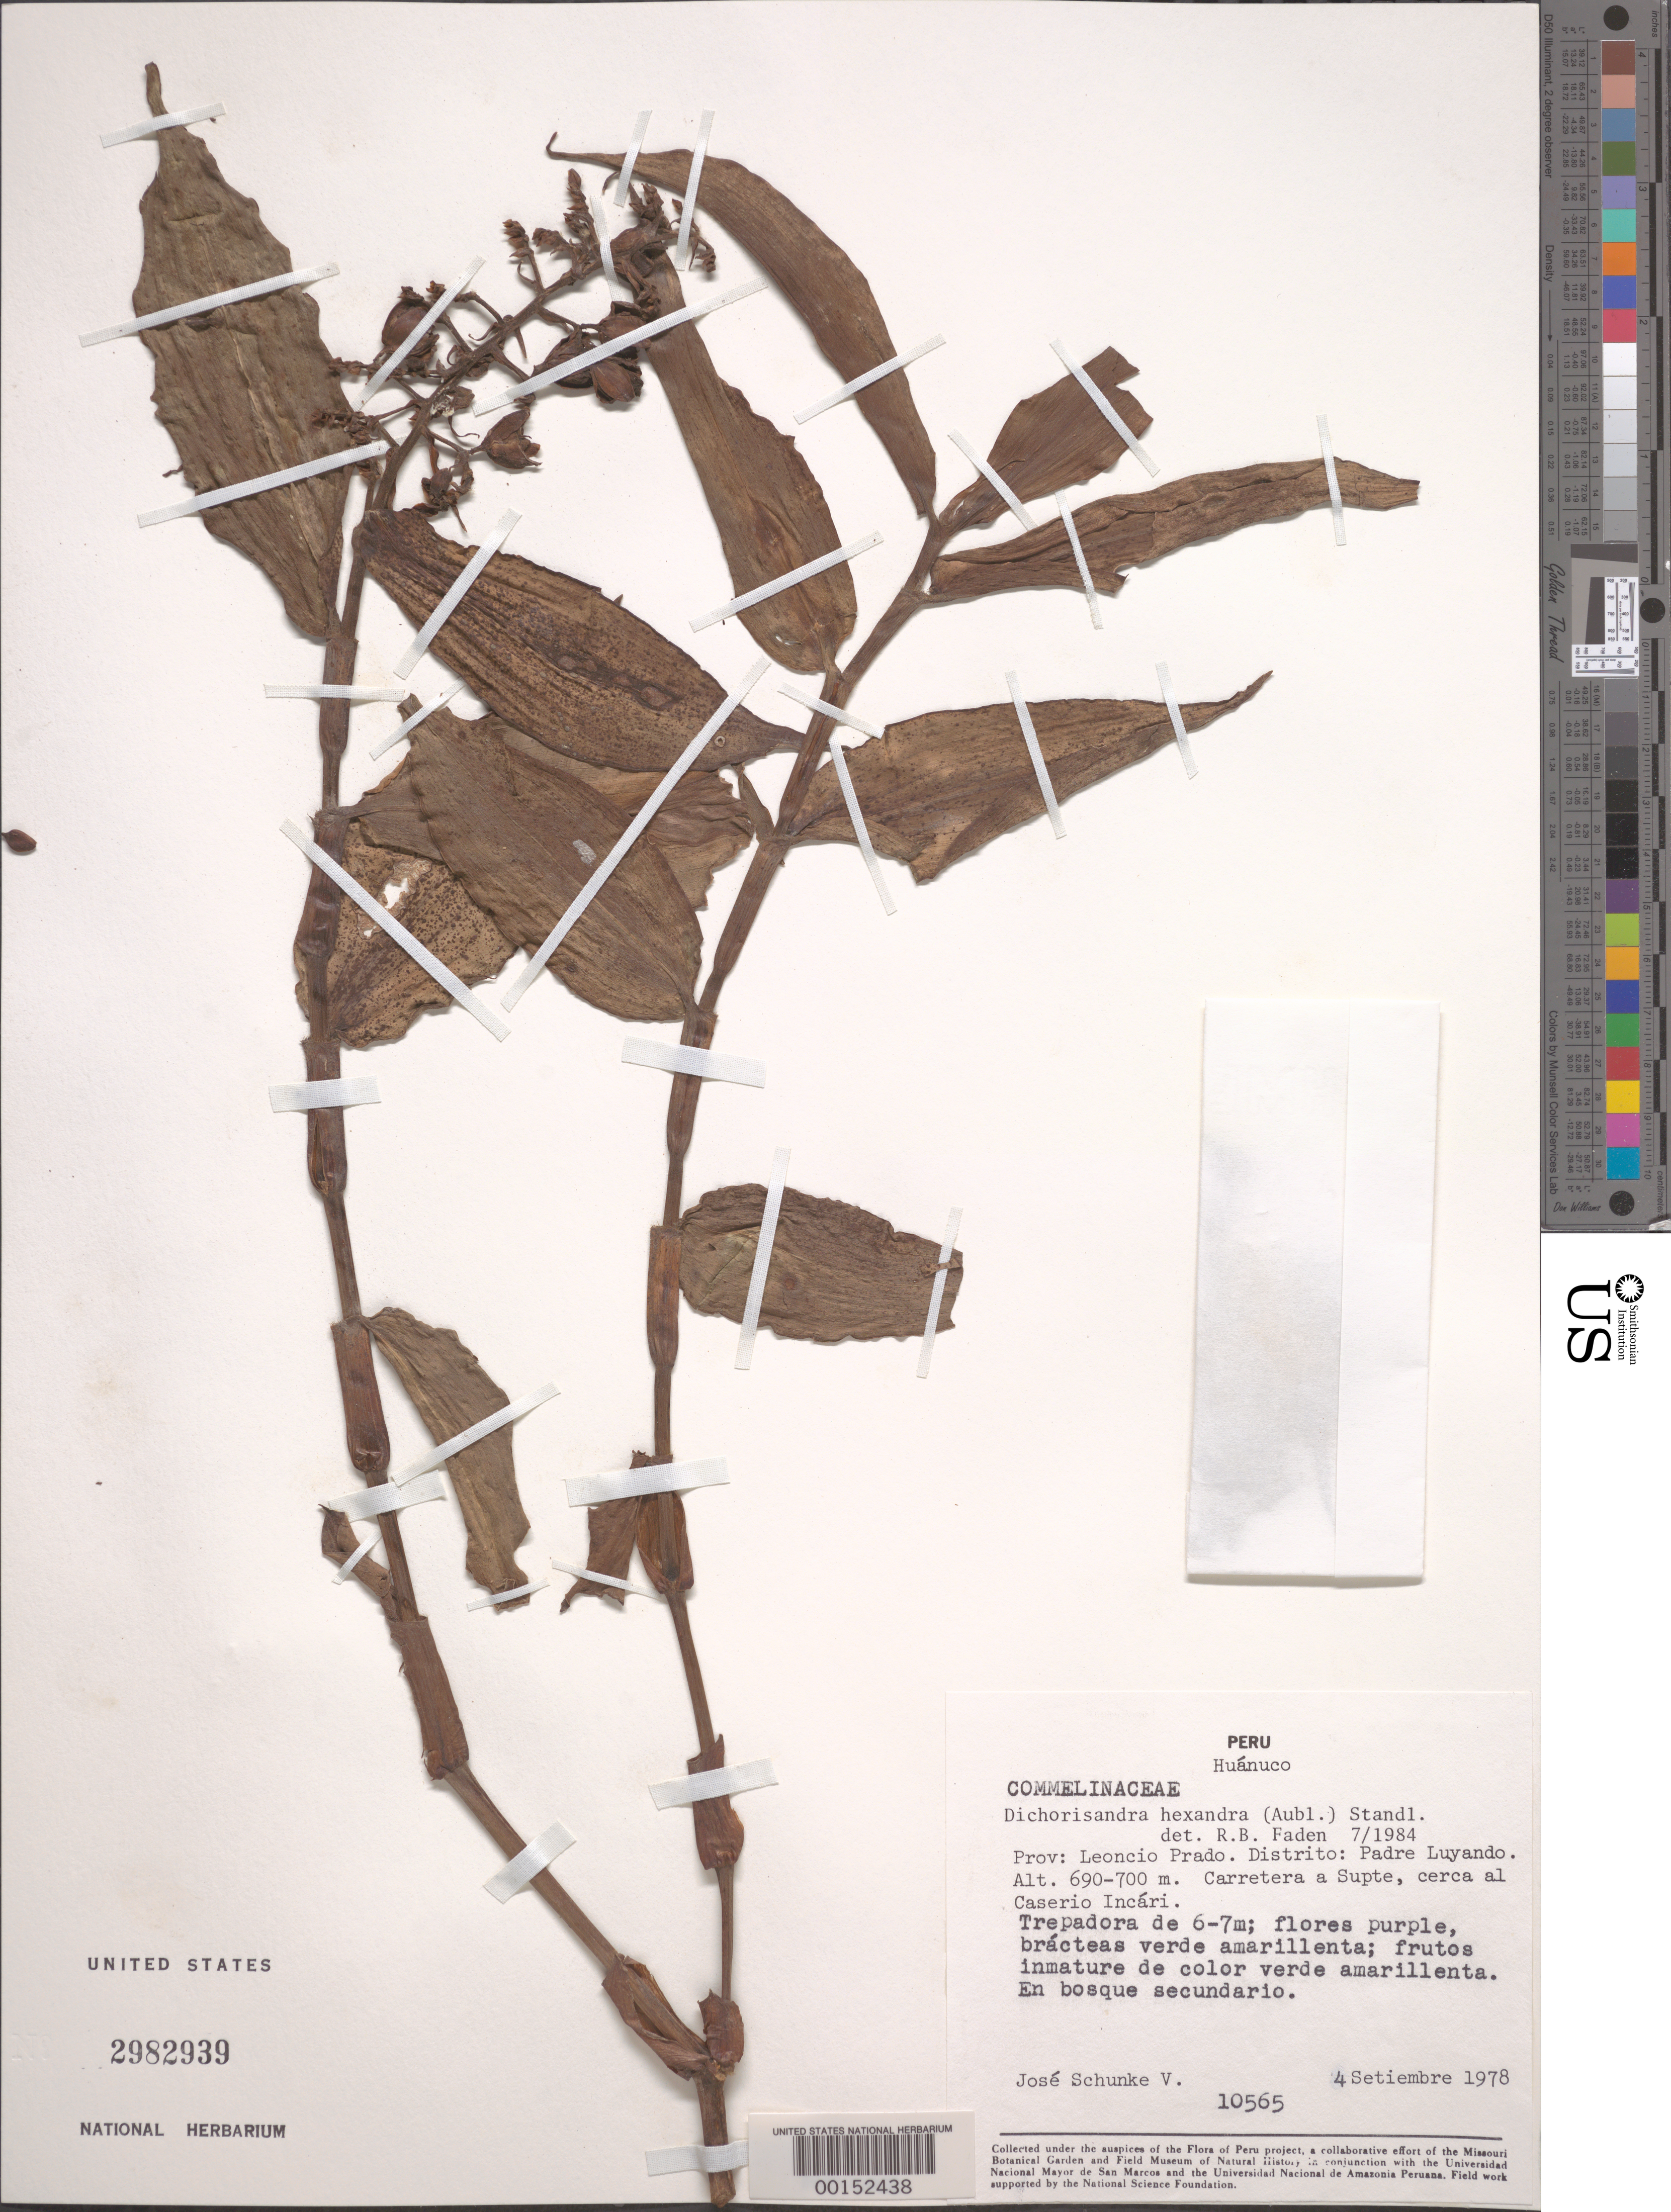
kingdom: Plantae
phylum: Tracheophyta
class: Liliopsida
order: Commelinales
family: Commelinaceae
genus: Dichorisandra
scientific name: Dichorisandra hexandra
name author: (Aubl.) Standl.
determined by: Faden, Robert B., (US), Smithsonian Institution - National Museum of Natural History (UNITED STATES)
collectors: J. Schunke Vigo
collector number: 10565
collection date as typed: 04 Sep 1978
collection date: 1978-09-04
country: Peru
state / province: Huánuco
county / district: Leoncio Prado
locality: Padre Luyando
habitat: Secondary forest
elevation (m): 690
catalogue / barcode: US 2982939